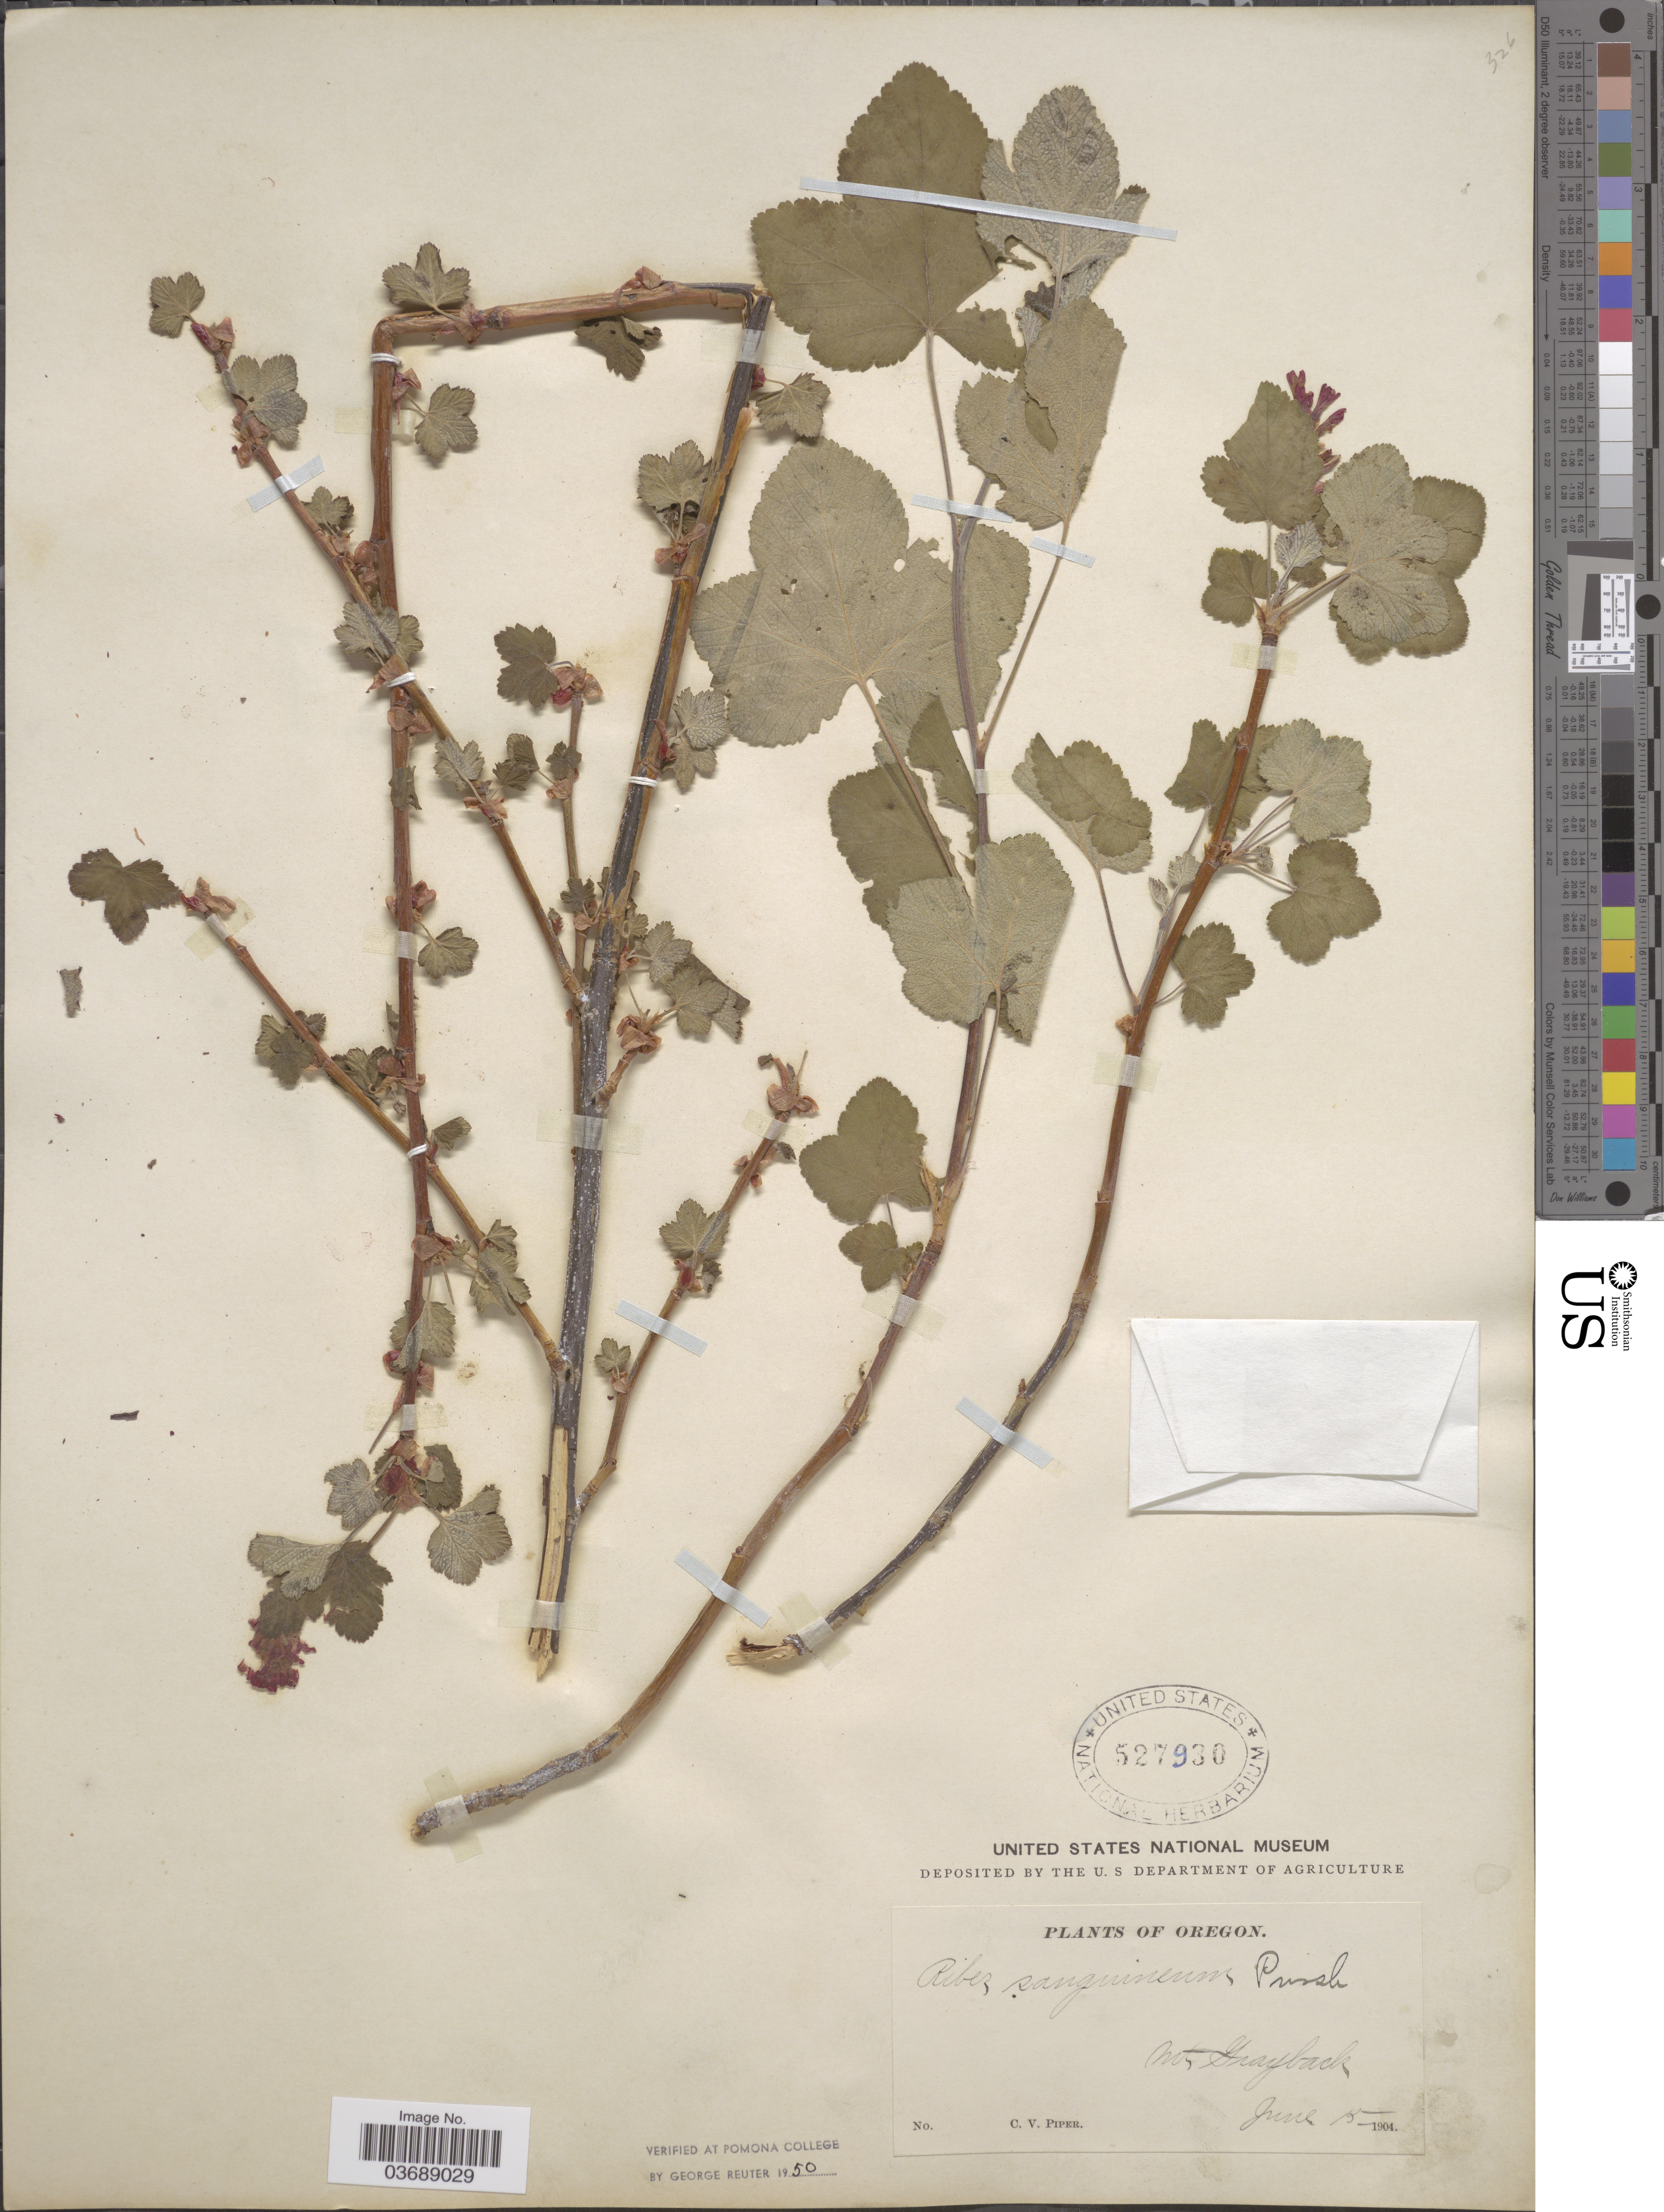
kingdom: Plantae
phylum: Tracheophyta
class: Magnoliopsida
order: Saxifragales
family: Grossulariaceae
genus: Ribes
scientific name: Ribes sanguineum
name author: Pursh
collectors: C. V. Piper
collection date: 1904-06-15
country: United States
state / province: Oregon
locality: Mt. Grayback.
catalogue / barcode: US 527930